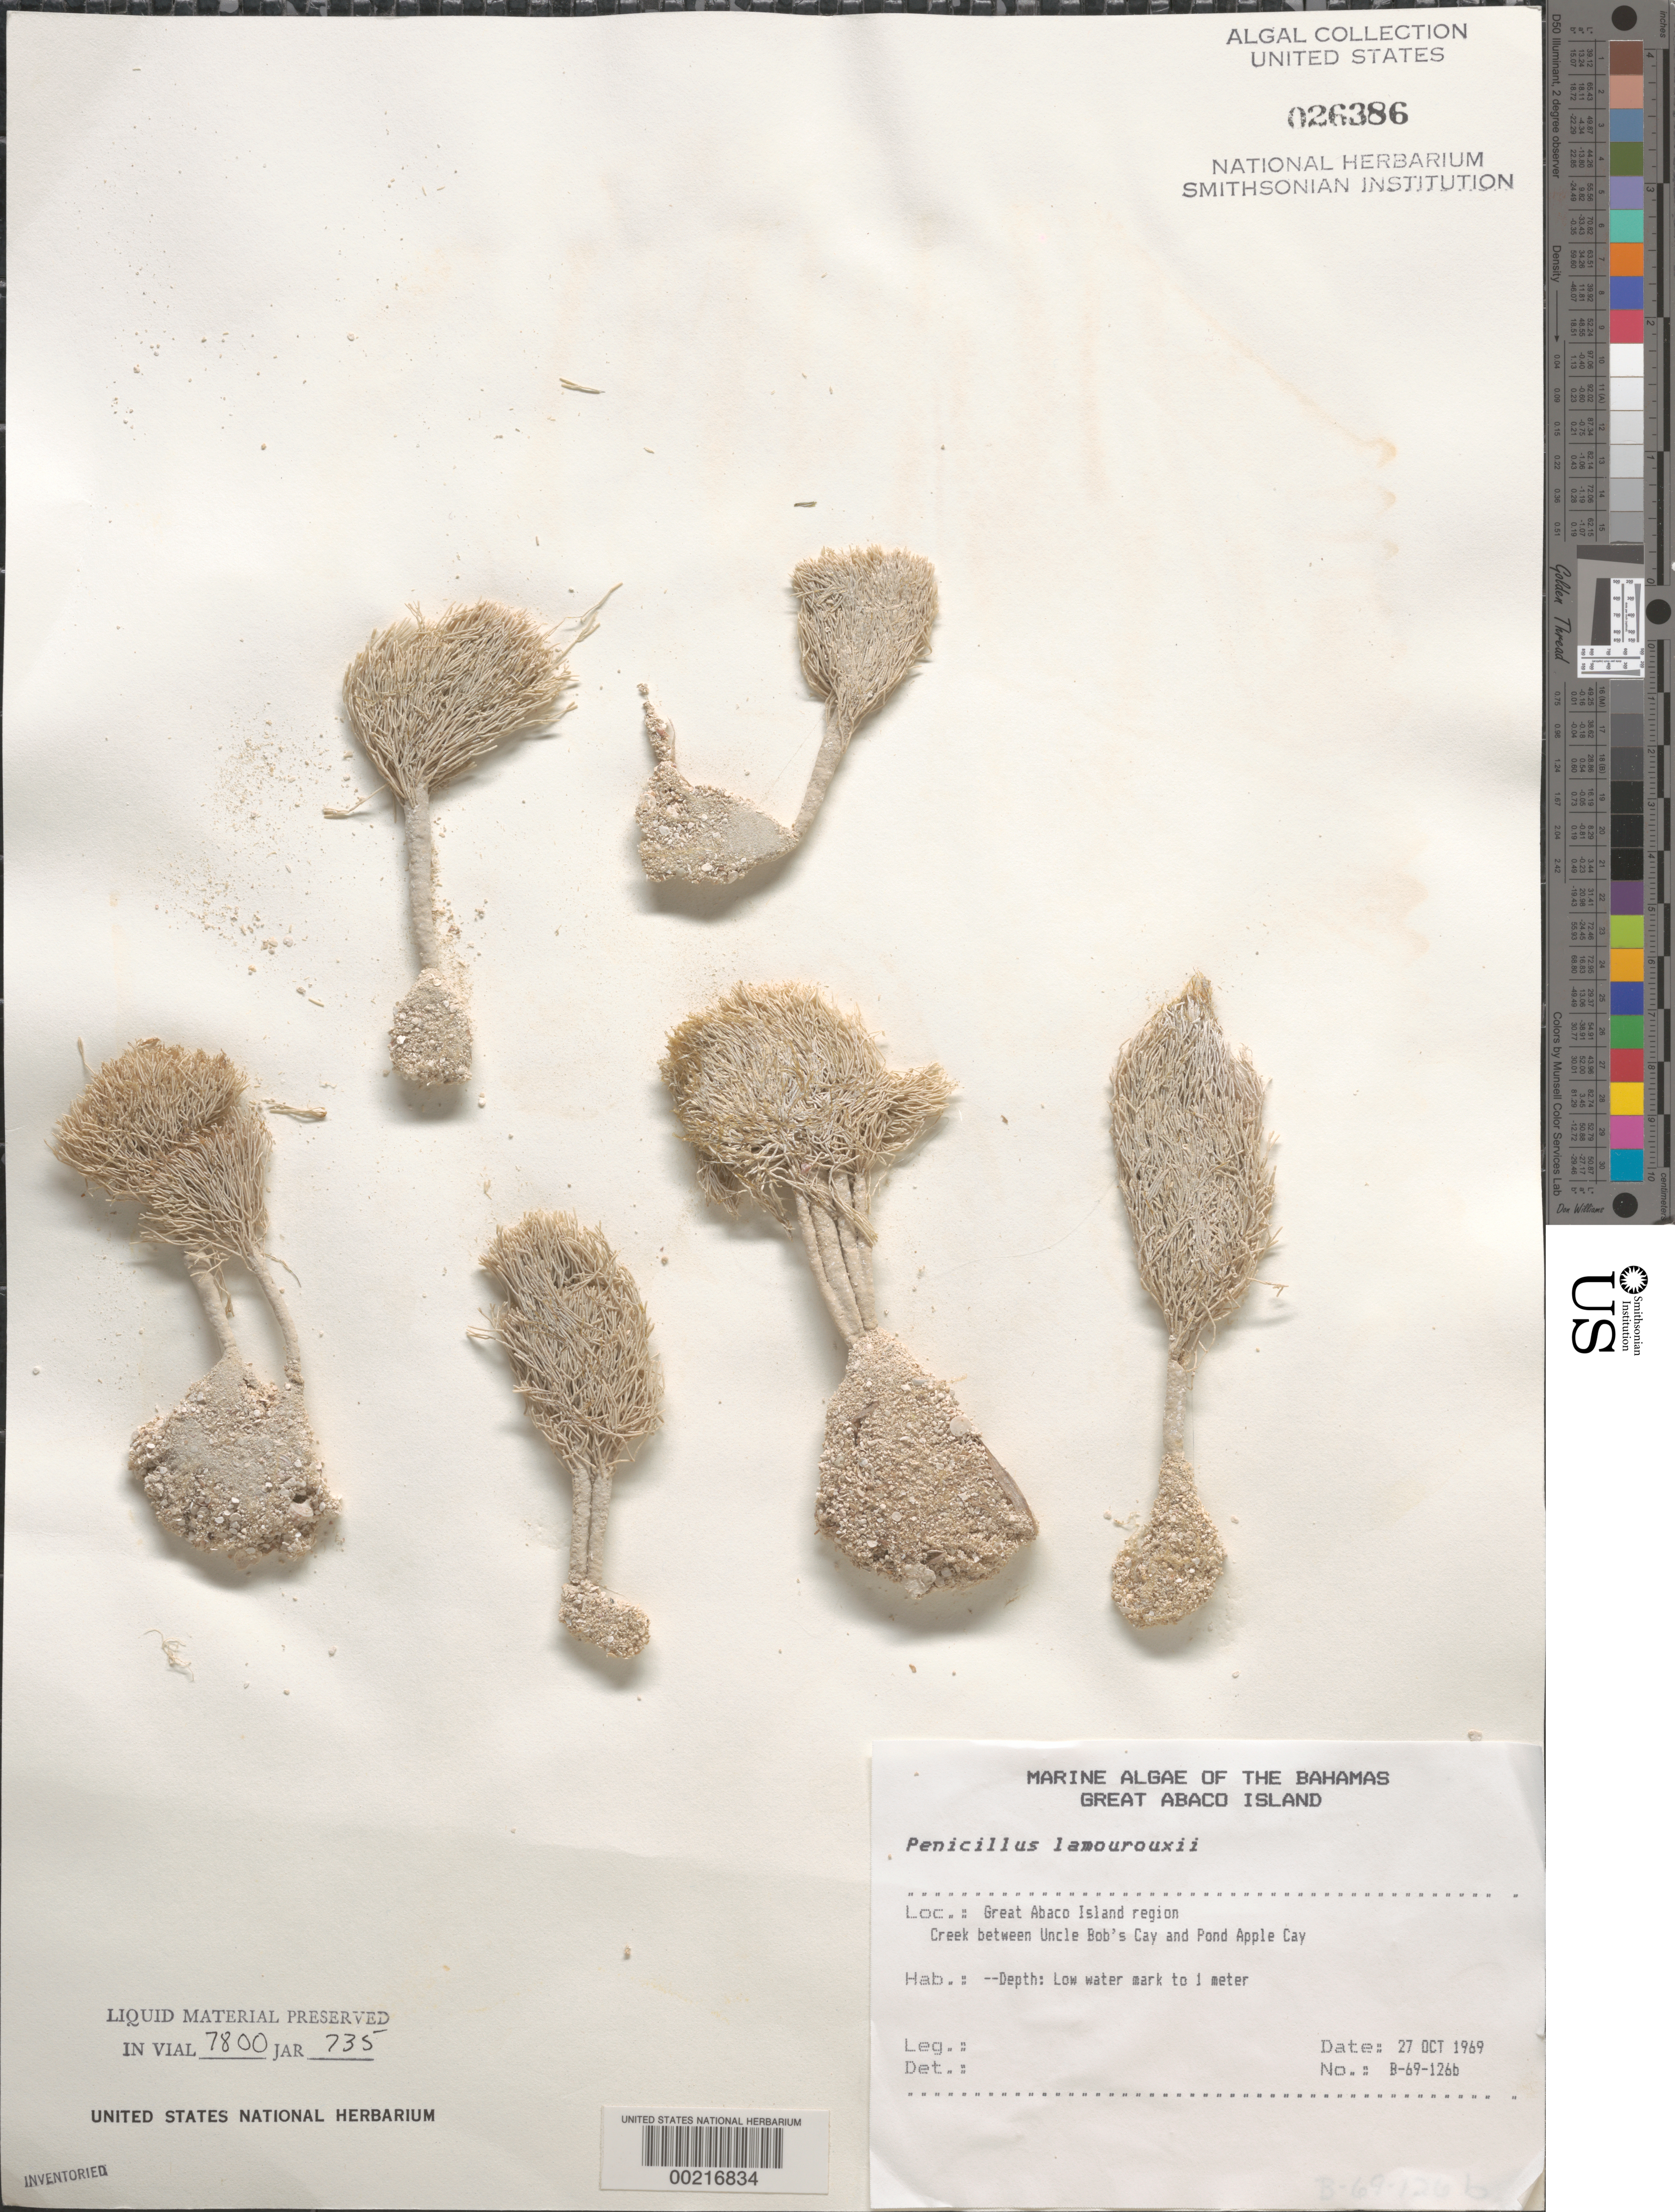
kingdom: Plantae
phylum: Chlorophyta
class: Ulvophyceae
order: Bryopsidales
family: Udoteaceae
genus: Penicillus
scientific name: Penicillus lamourouxii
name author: Decne.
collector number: B-69-126b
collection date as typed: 27 Oct 1969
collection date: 1969-10-27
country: Bahamas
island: Great Abaco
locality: Between Uncle Bob's Cay and Pond Apple Cay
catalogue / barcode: US 26386